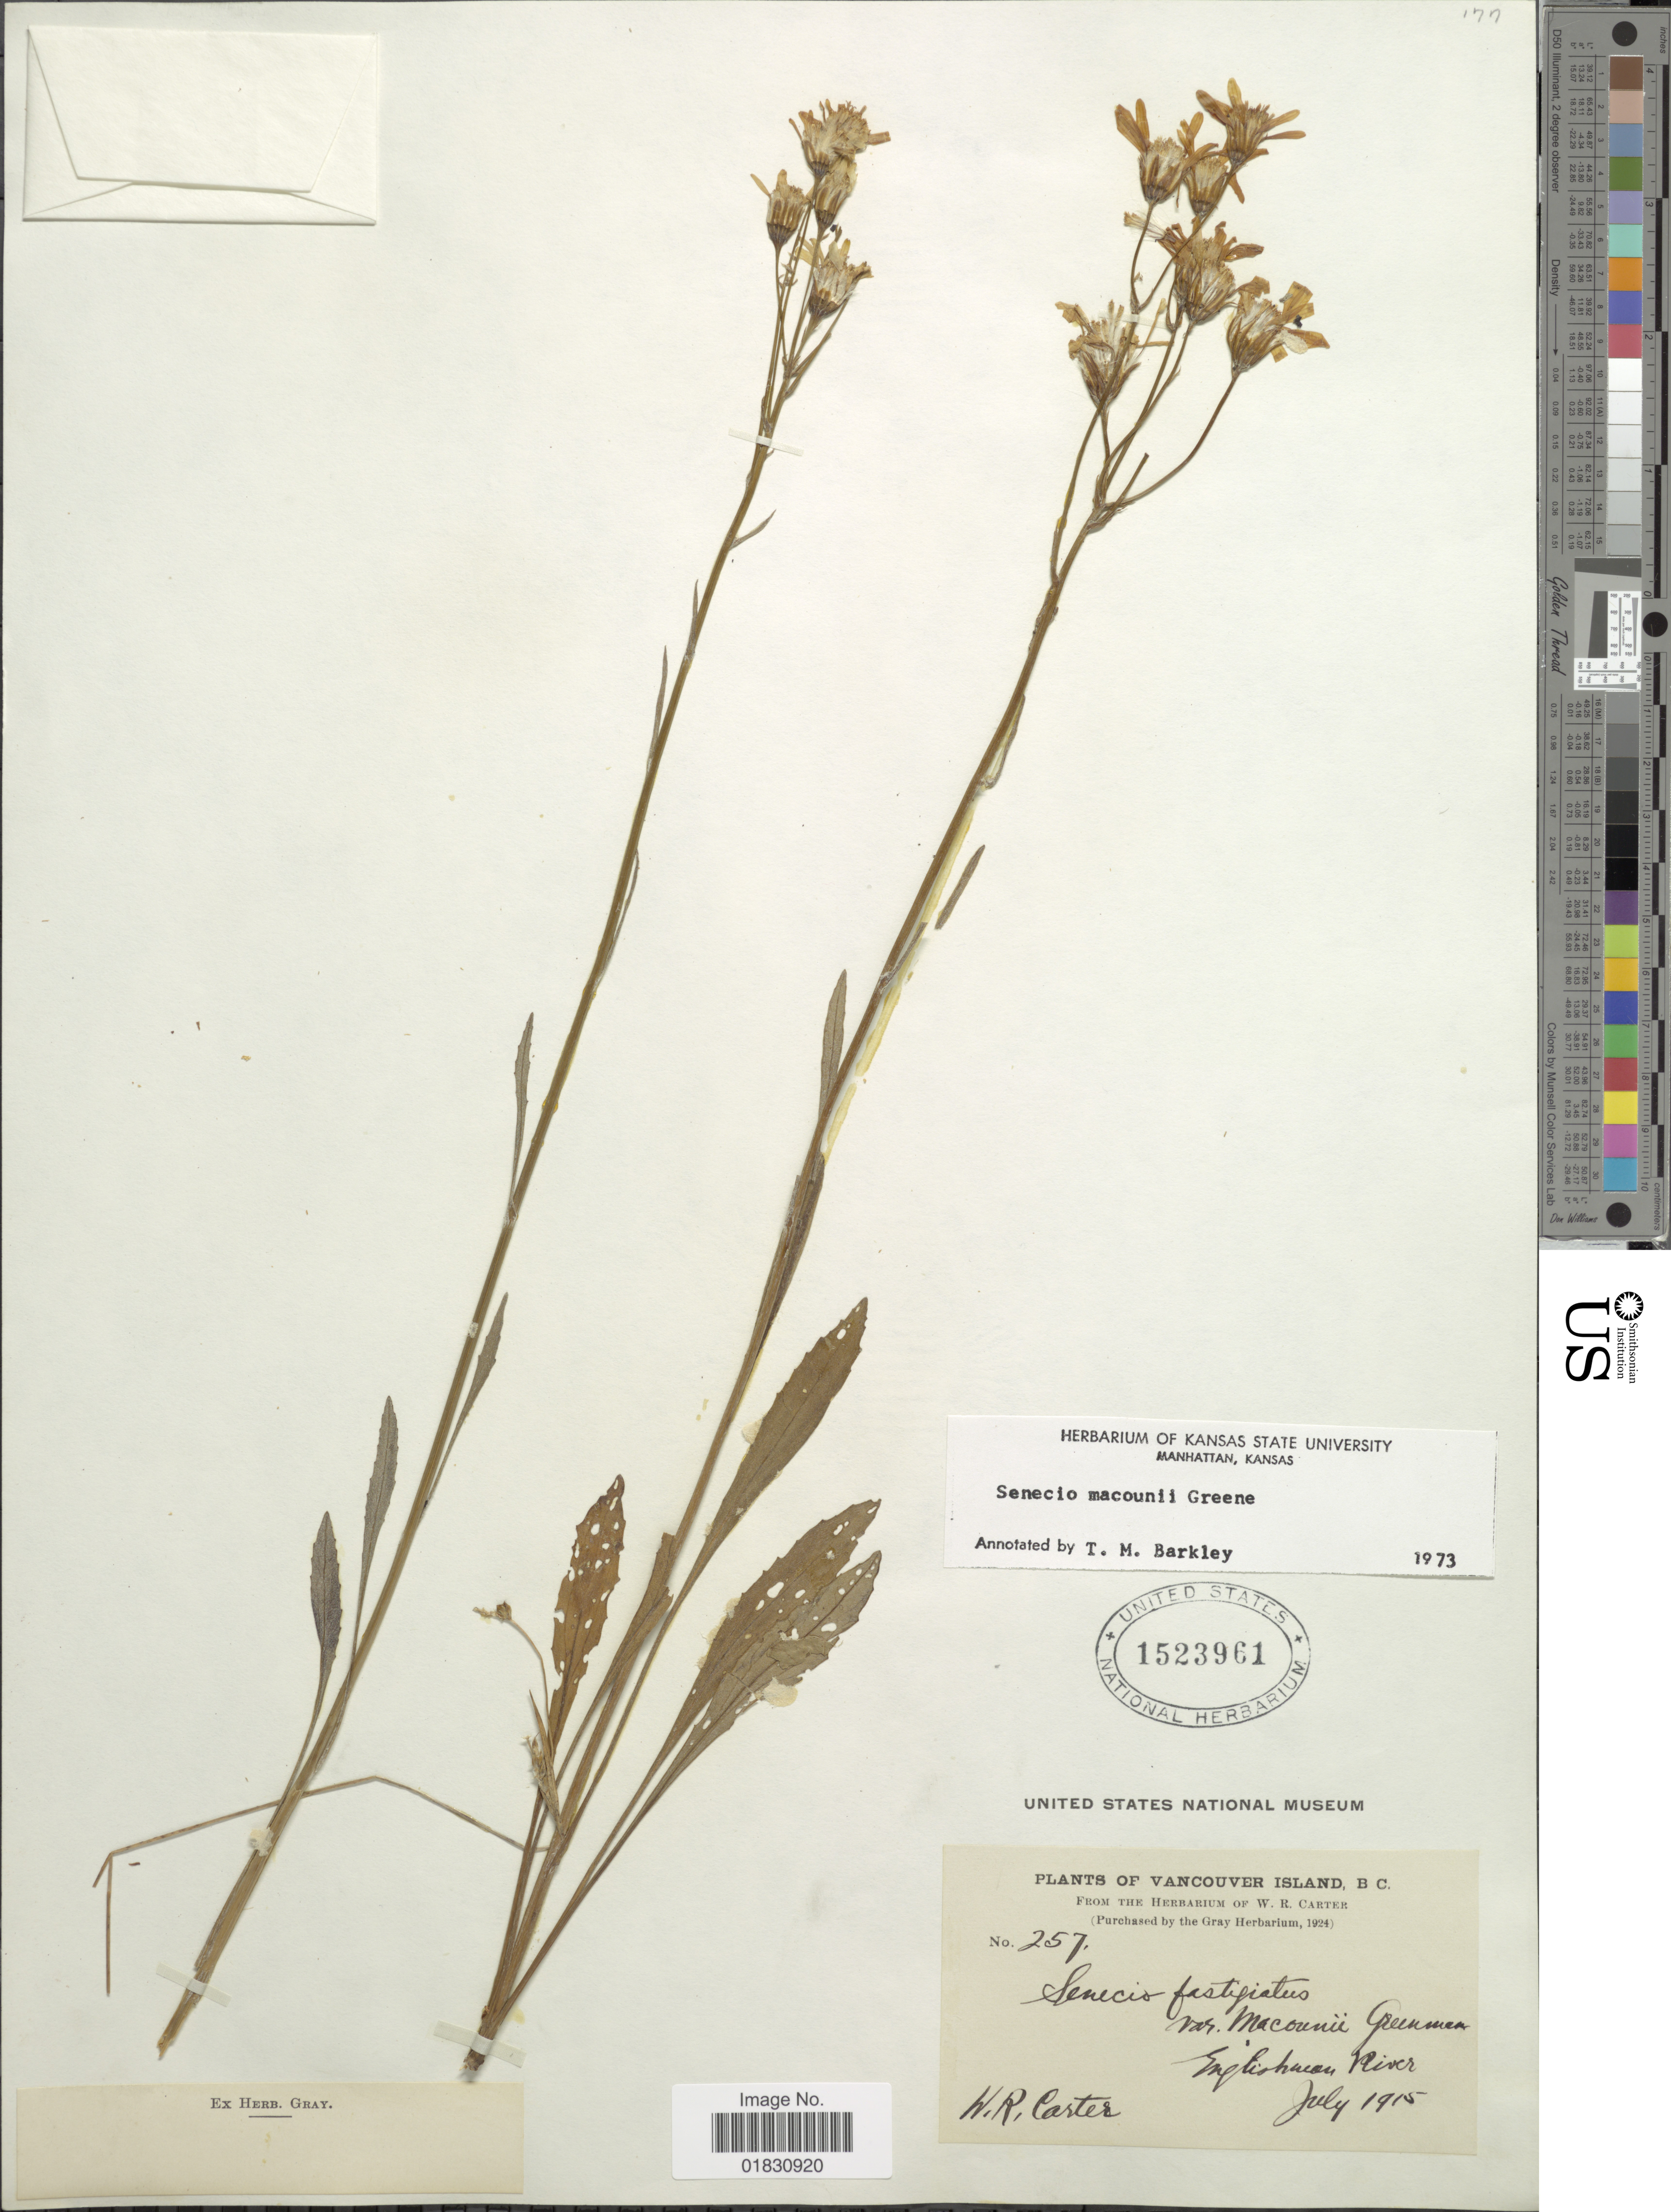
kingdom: Plantae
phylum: Tracheophyta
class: Magnoliopsida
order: Asterales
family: Asteraceae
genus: Packera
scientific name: Packera macounii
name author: (Greene) W.A. Weber & Á. Löve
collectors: W. R. Carter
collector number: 257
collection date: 1915-07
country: Canada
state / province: British Columbia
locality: Vancouver Island, B. C., Englishman River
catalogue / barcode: US 1523961